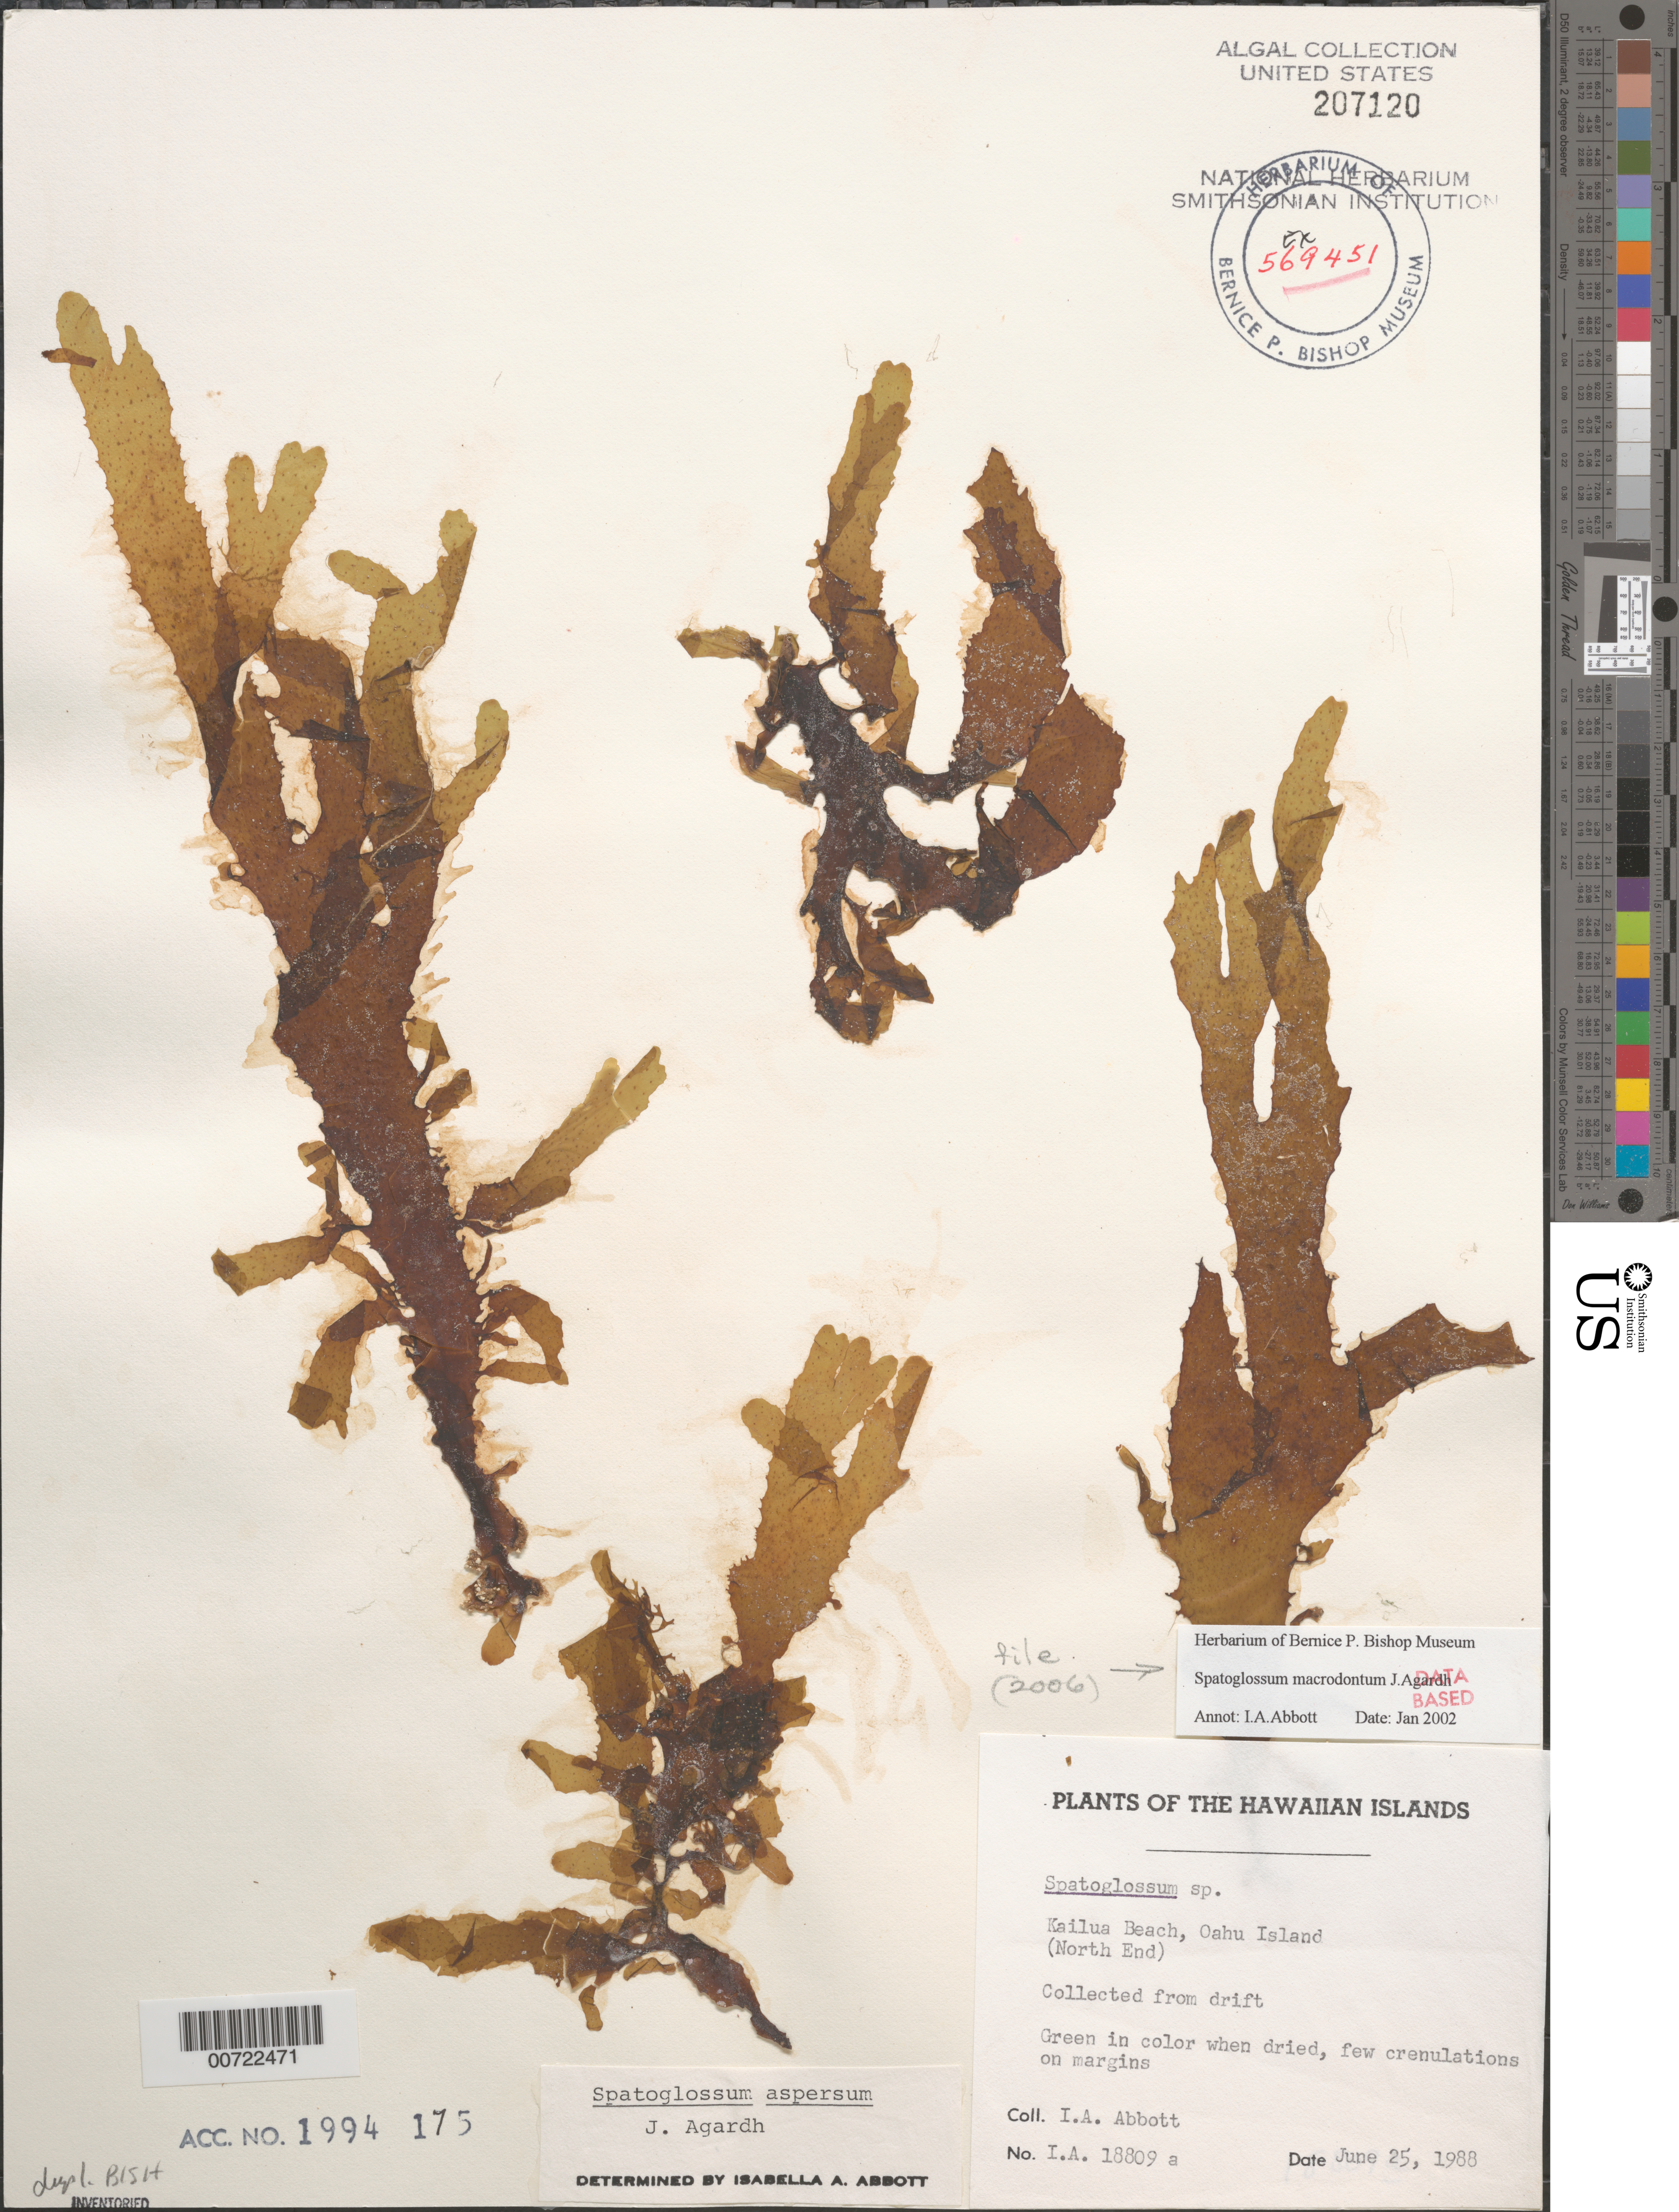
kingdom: Chromista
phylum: Ochrophyta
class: Phaeophyceae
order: Dictyotales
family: Dictyotaceae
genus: Spatoglossum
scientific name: Spatoglossum macrodontum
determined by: Abbott, Isabella A.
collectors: I. A. Abbott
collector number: IAA 18809a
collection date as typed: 25 Jun 1988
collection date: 1988-06-25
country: United States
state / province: Hawaii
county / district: Honolulu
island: Oahu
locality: Kailua Beach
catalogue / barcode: US 207120